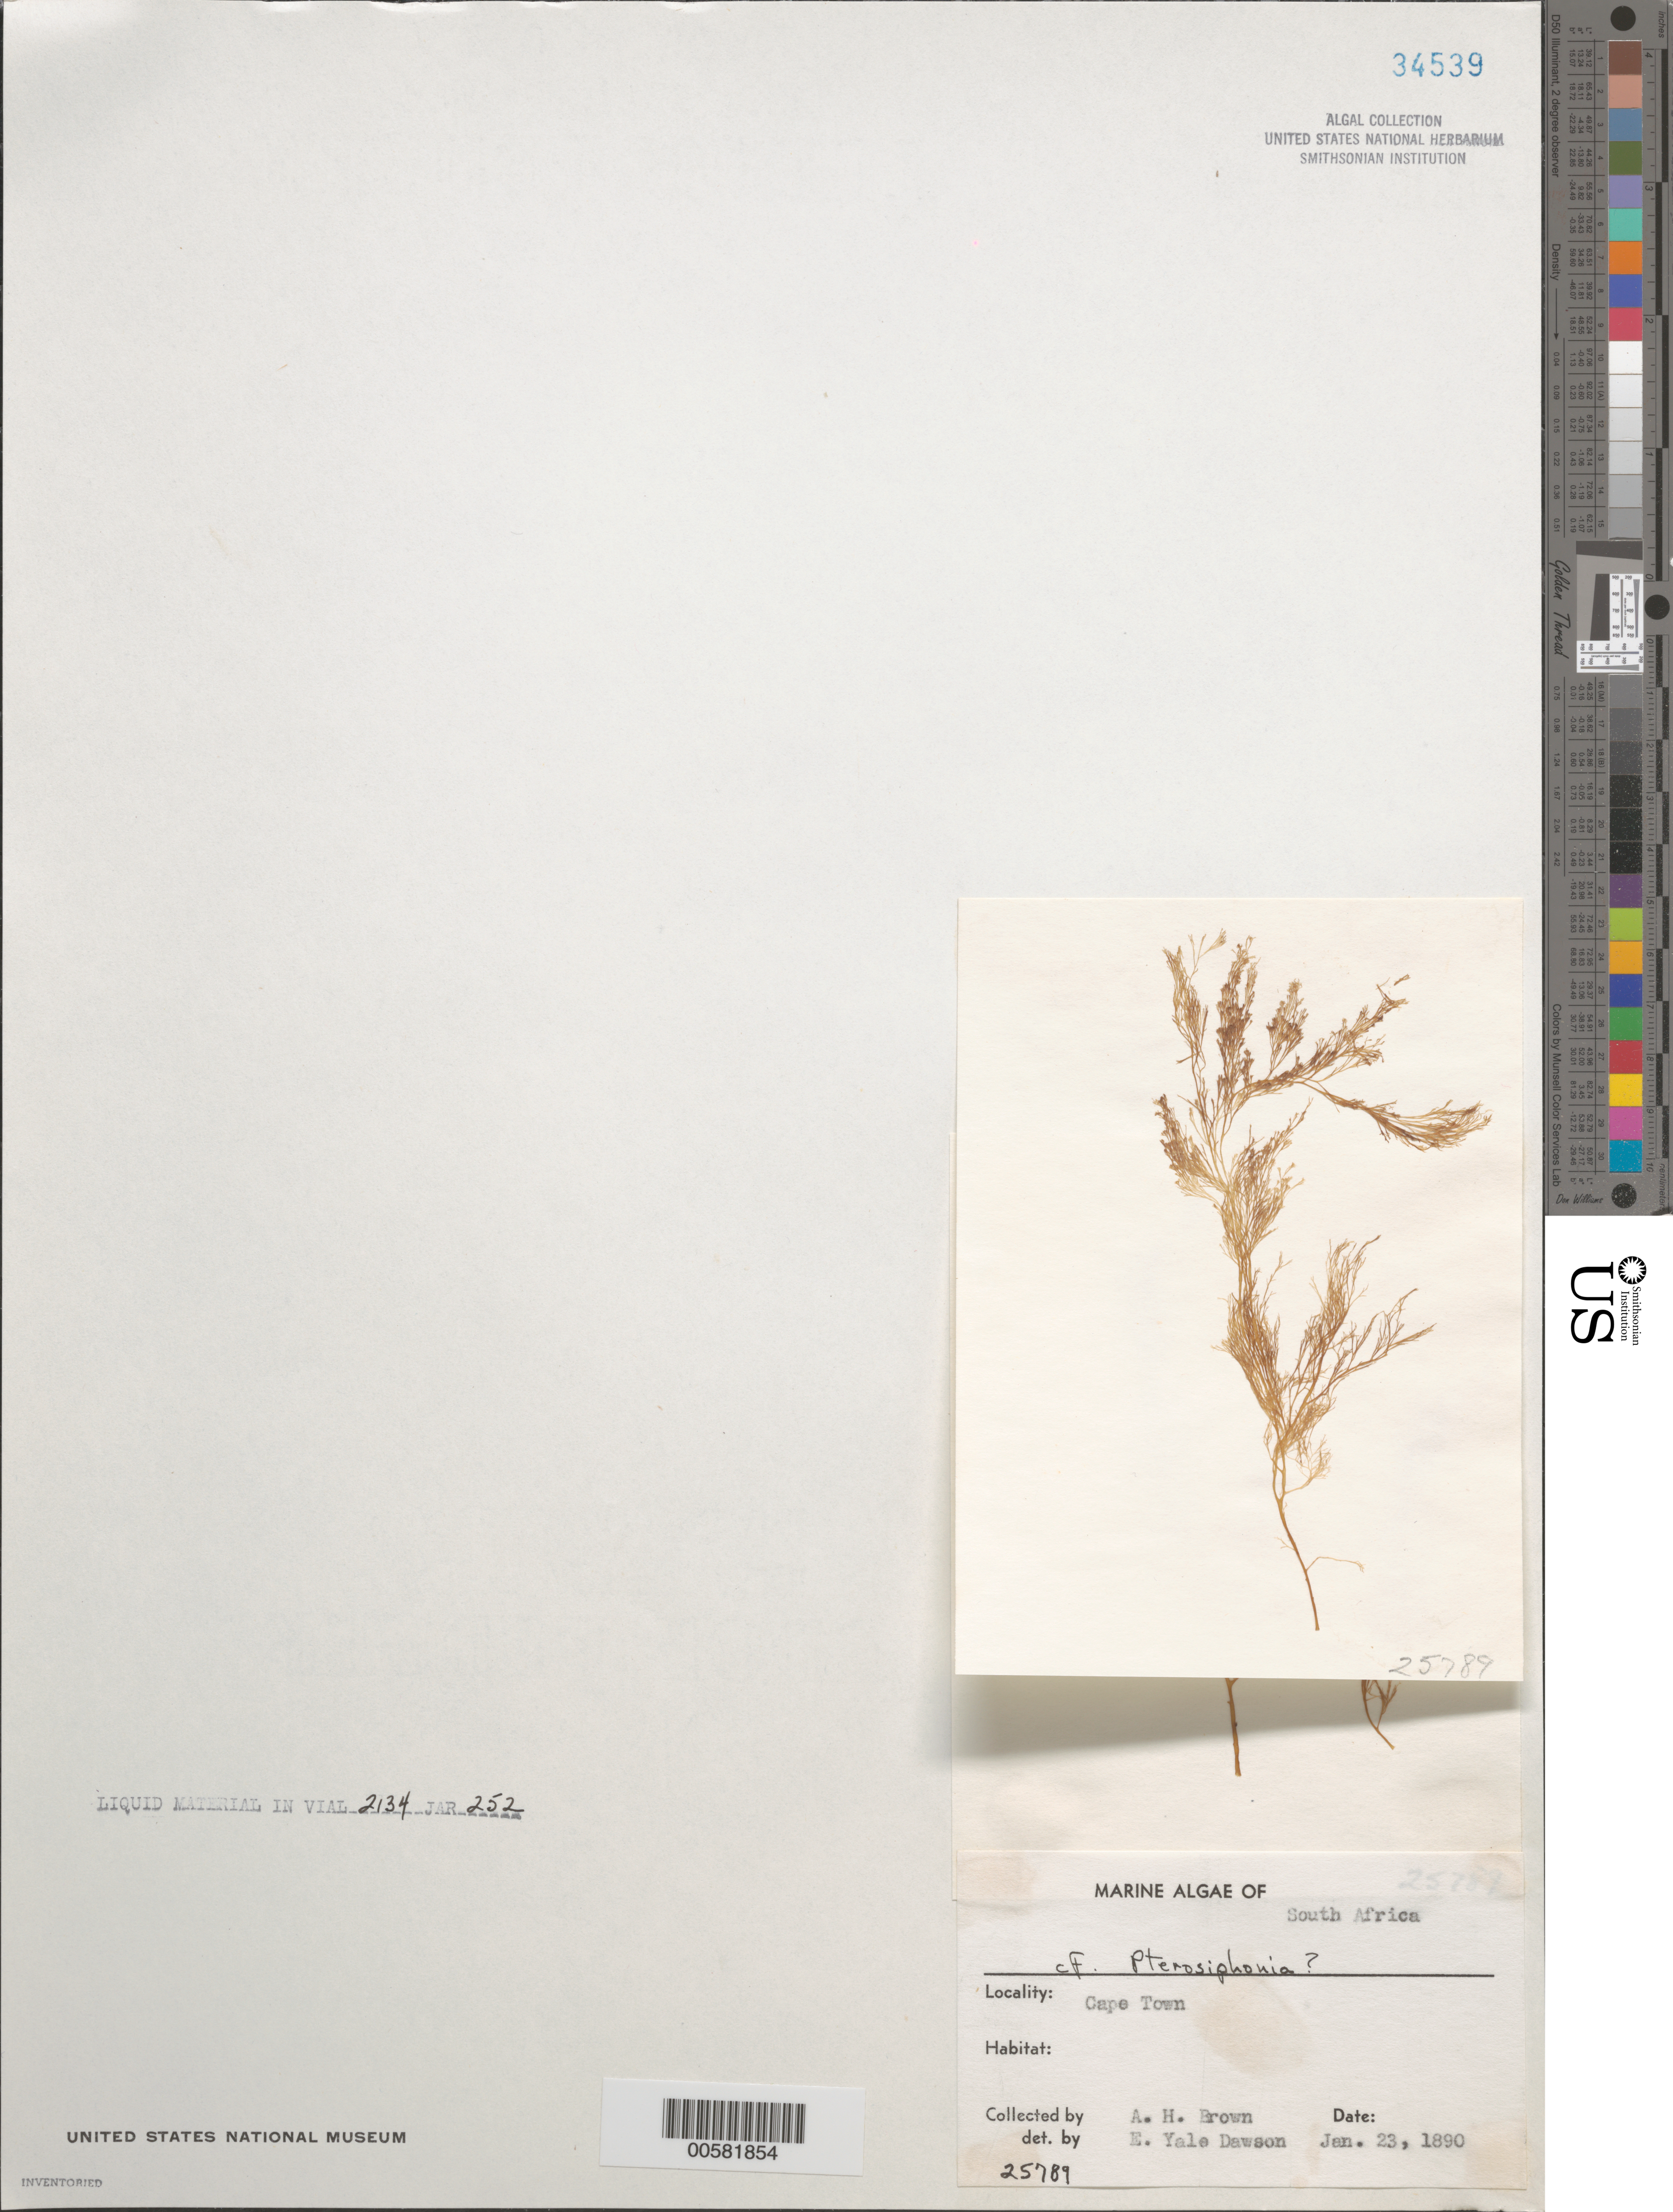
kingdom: Plantae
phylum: Rhodophyta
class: Florideophyceae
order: Ceramiales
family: Rhodomelaceae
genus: Pterosiphonia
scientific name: Pterosiphonia sp.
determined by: Dawson, E. Y.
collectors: A. H. Brown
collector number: EYD 25789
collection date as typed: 23 Jan 1890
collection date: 1890-01-23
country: South Africa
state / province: Western Cape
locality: Cape town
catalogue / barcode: US 34539